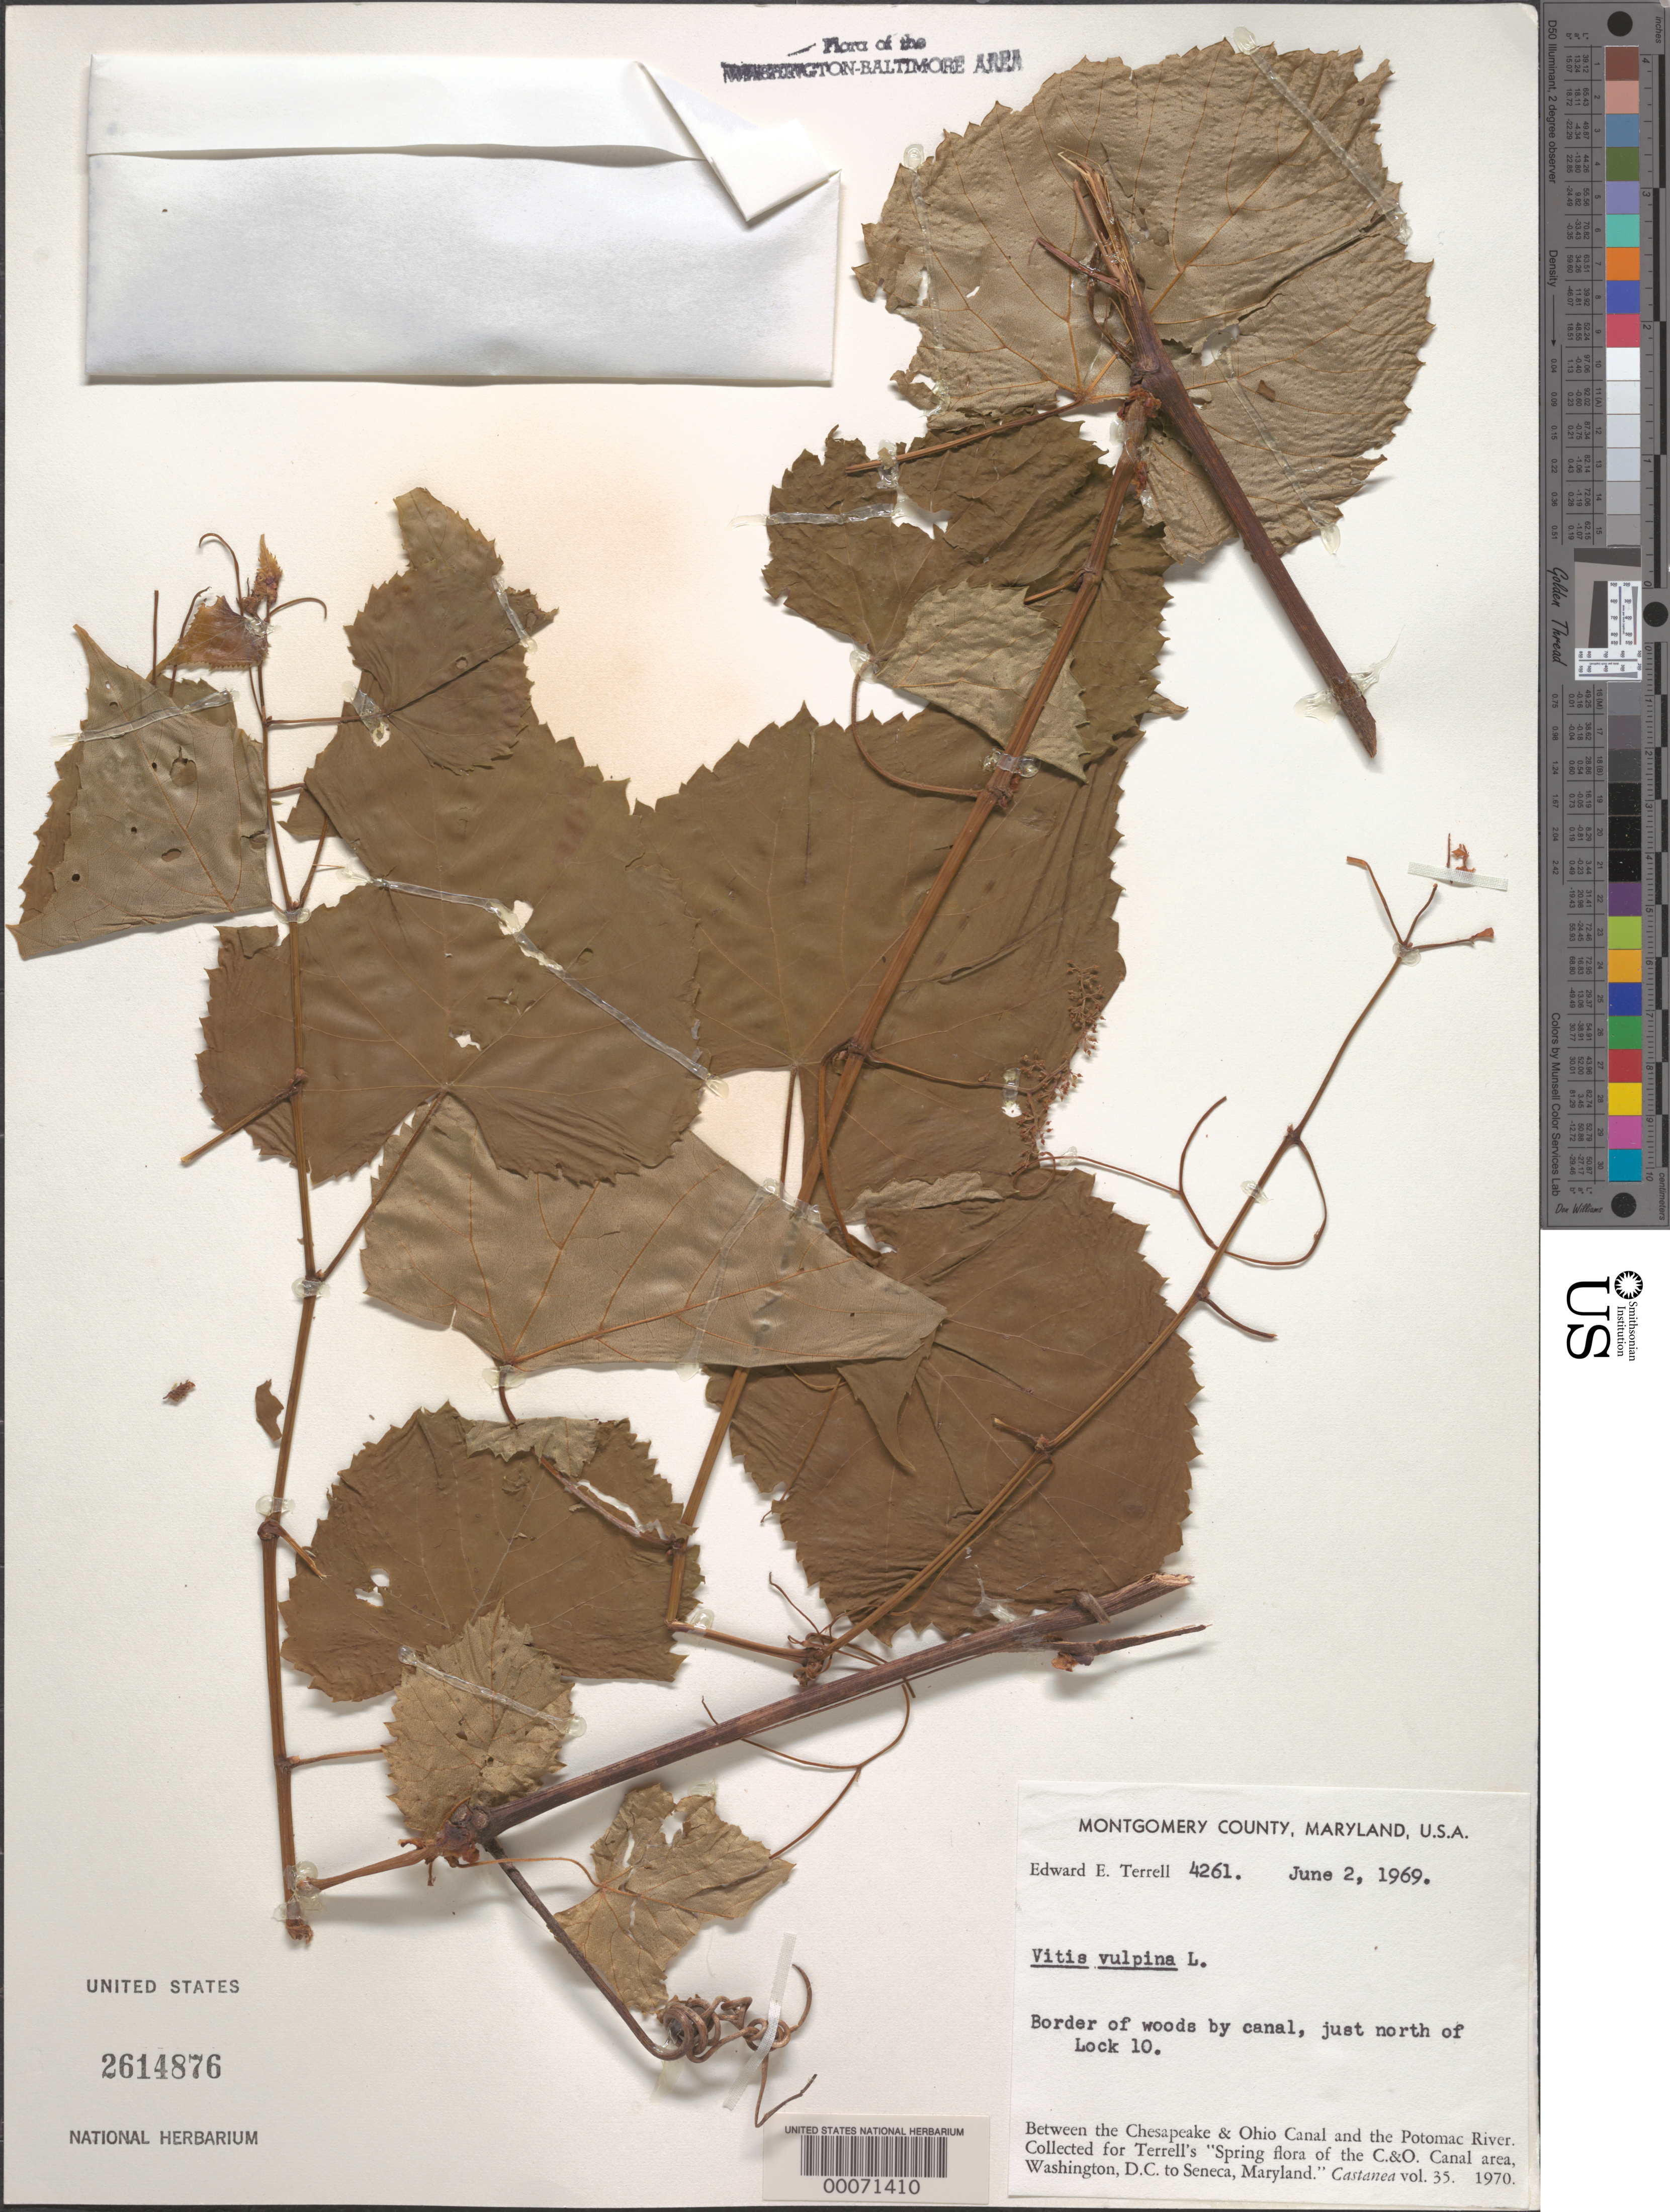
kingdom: Plantae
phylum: Tracheophyta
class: Magnoliopsida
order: Vitales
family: Vitaceae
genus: Vitis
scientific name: Vitis vulpina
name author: L.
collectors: E. E. Terrell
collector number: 4261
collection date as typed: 02 Jun 1969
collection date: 1969-06-02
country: United States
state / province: Maryland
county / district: Montgomery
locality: C. & O. Canal, north of Lock 10 C. and O. Canal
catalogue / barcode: US 2614876